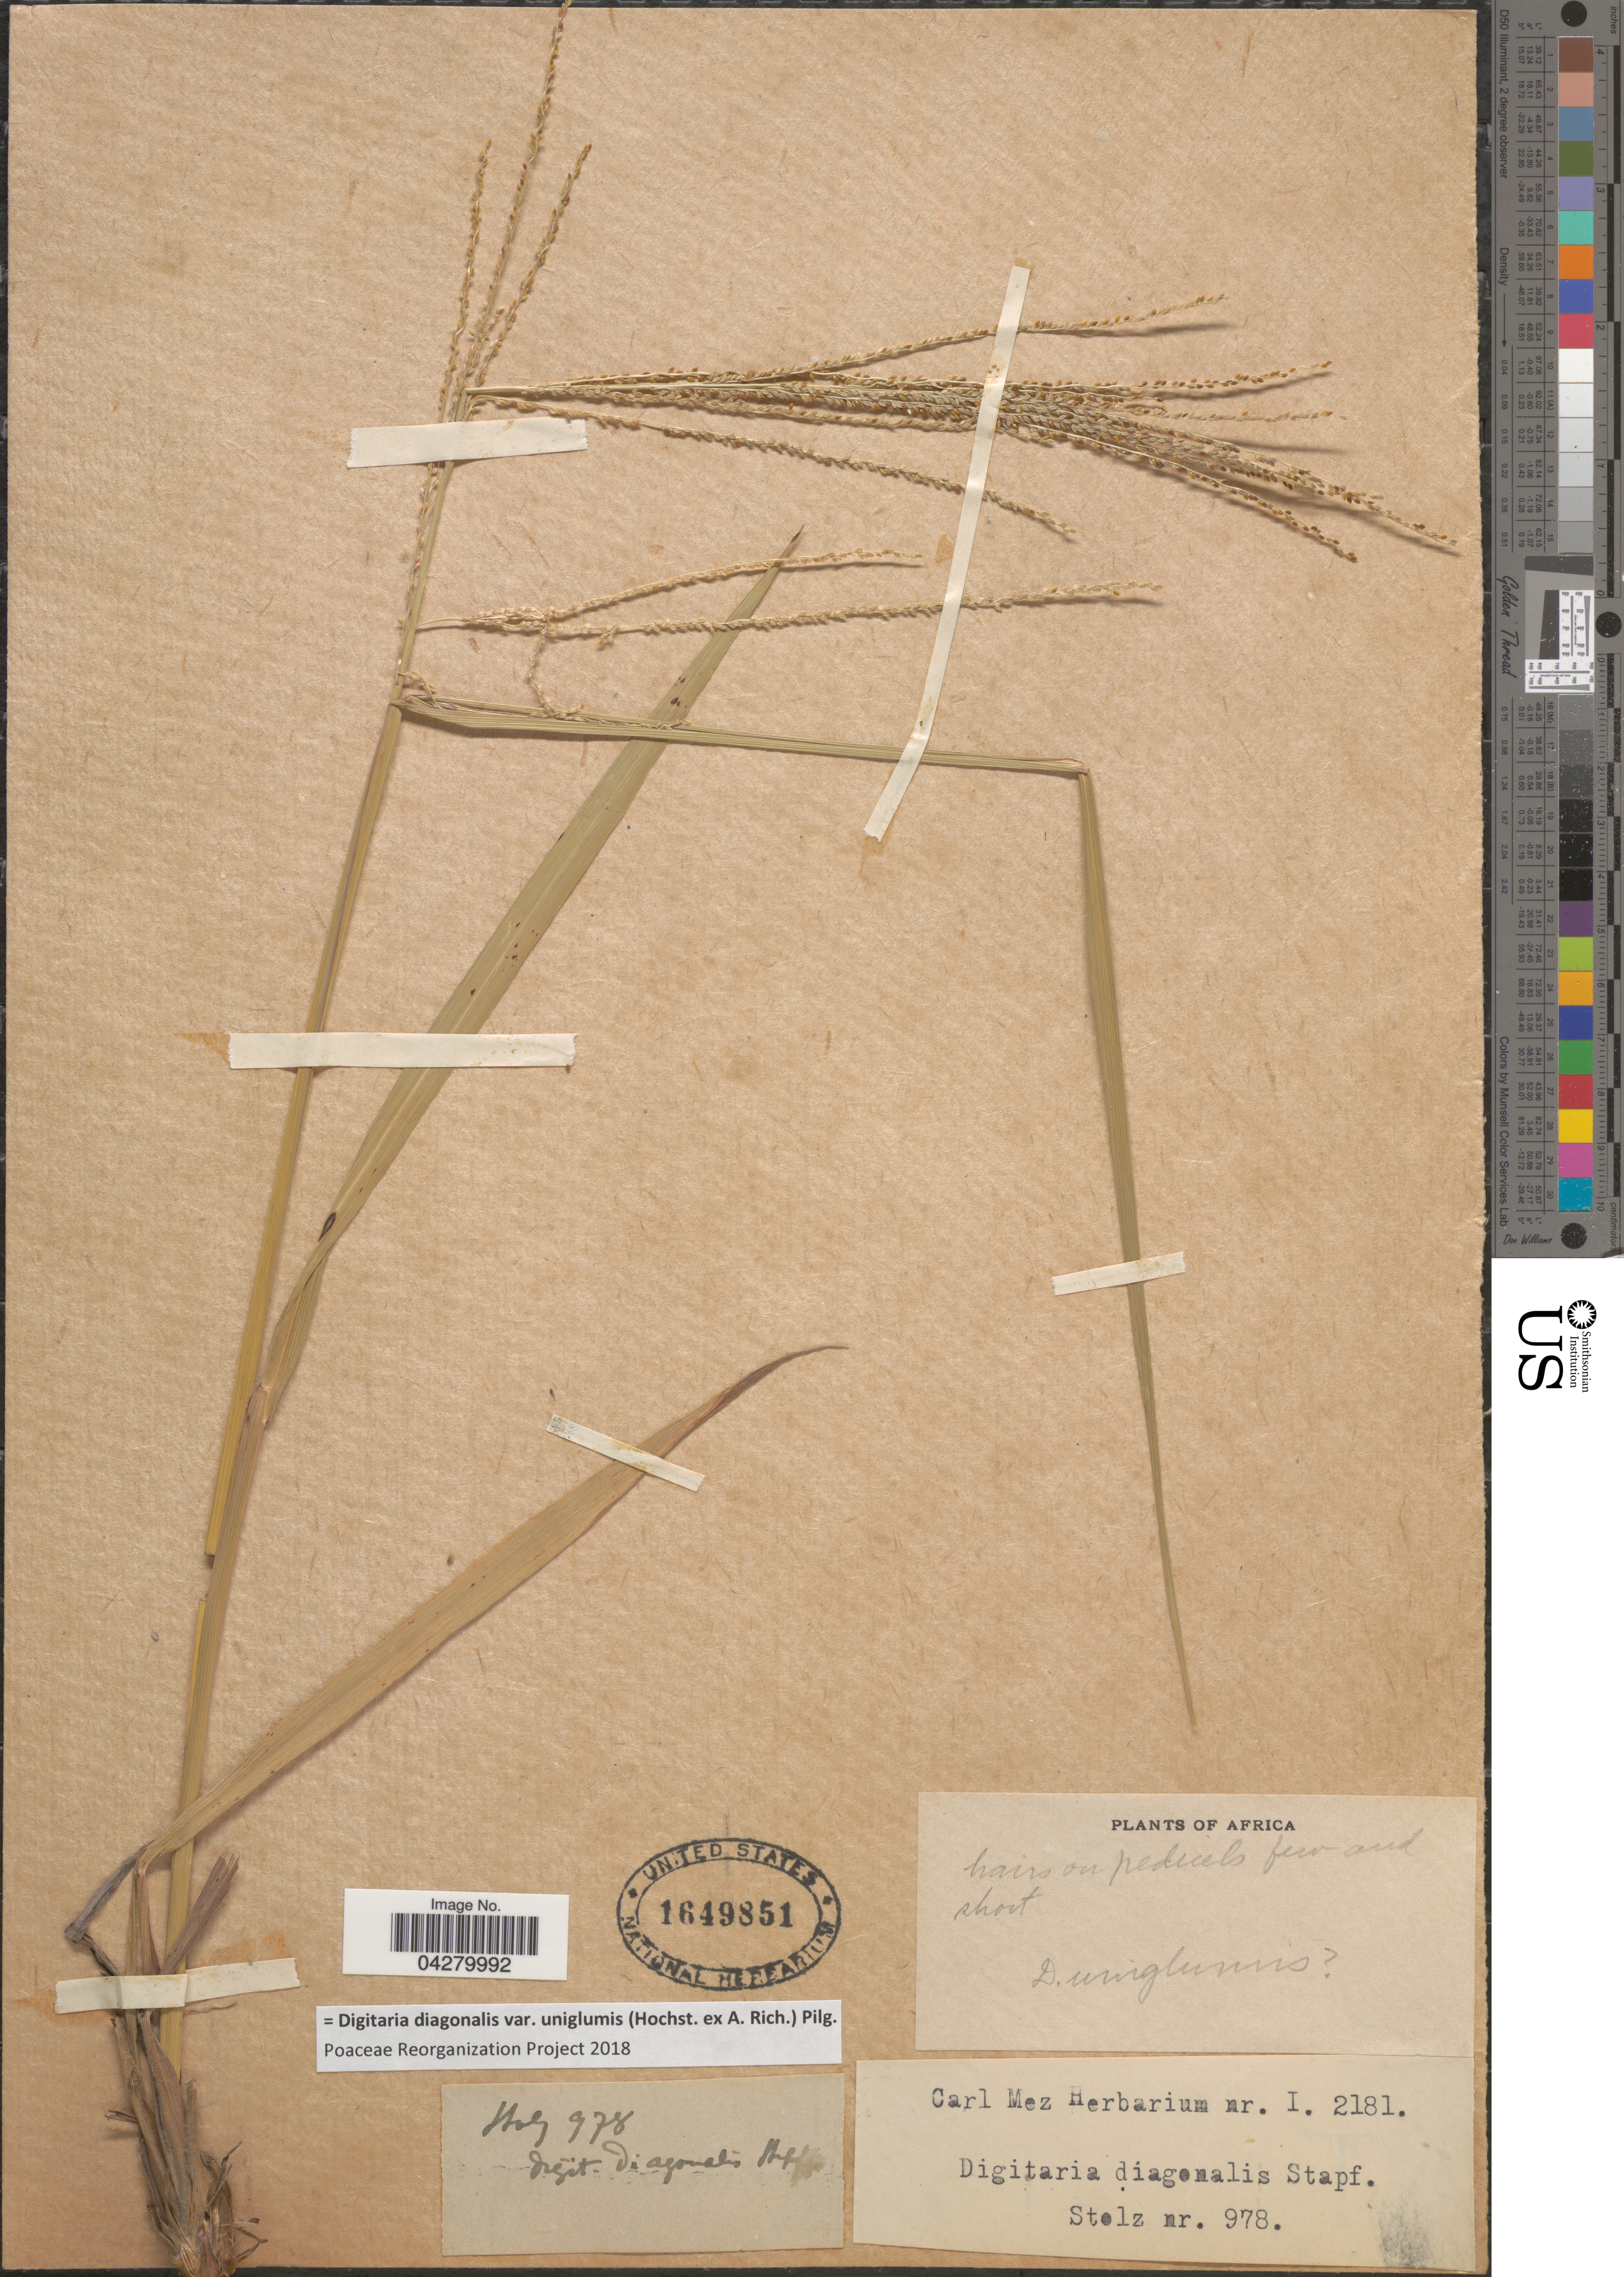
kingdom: Plantae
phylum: Tracheophyta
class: Liliopsida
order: Poales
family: Poaceae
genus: Digitaria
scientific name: Digitaria diagonalis var. uniglumis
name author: (Hochst. ex A. Rich.) Pilg.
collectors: Stolz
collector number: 978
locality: Africa.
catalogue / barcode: US 1649851